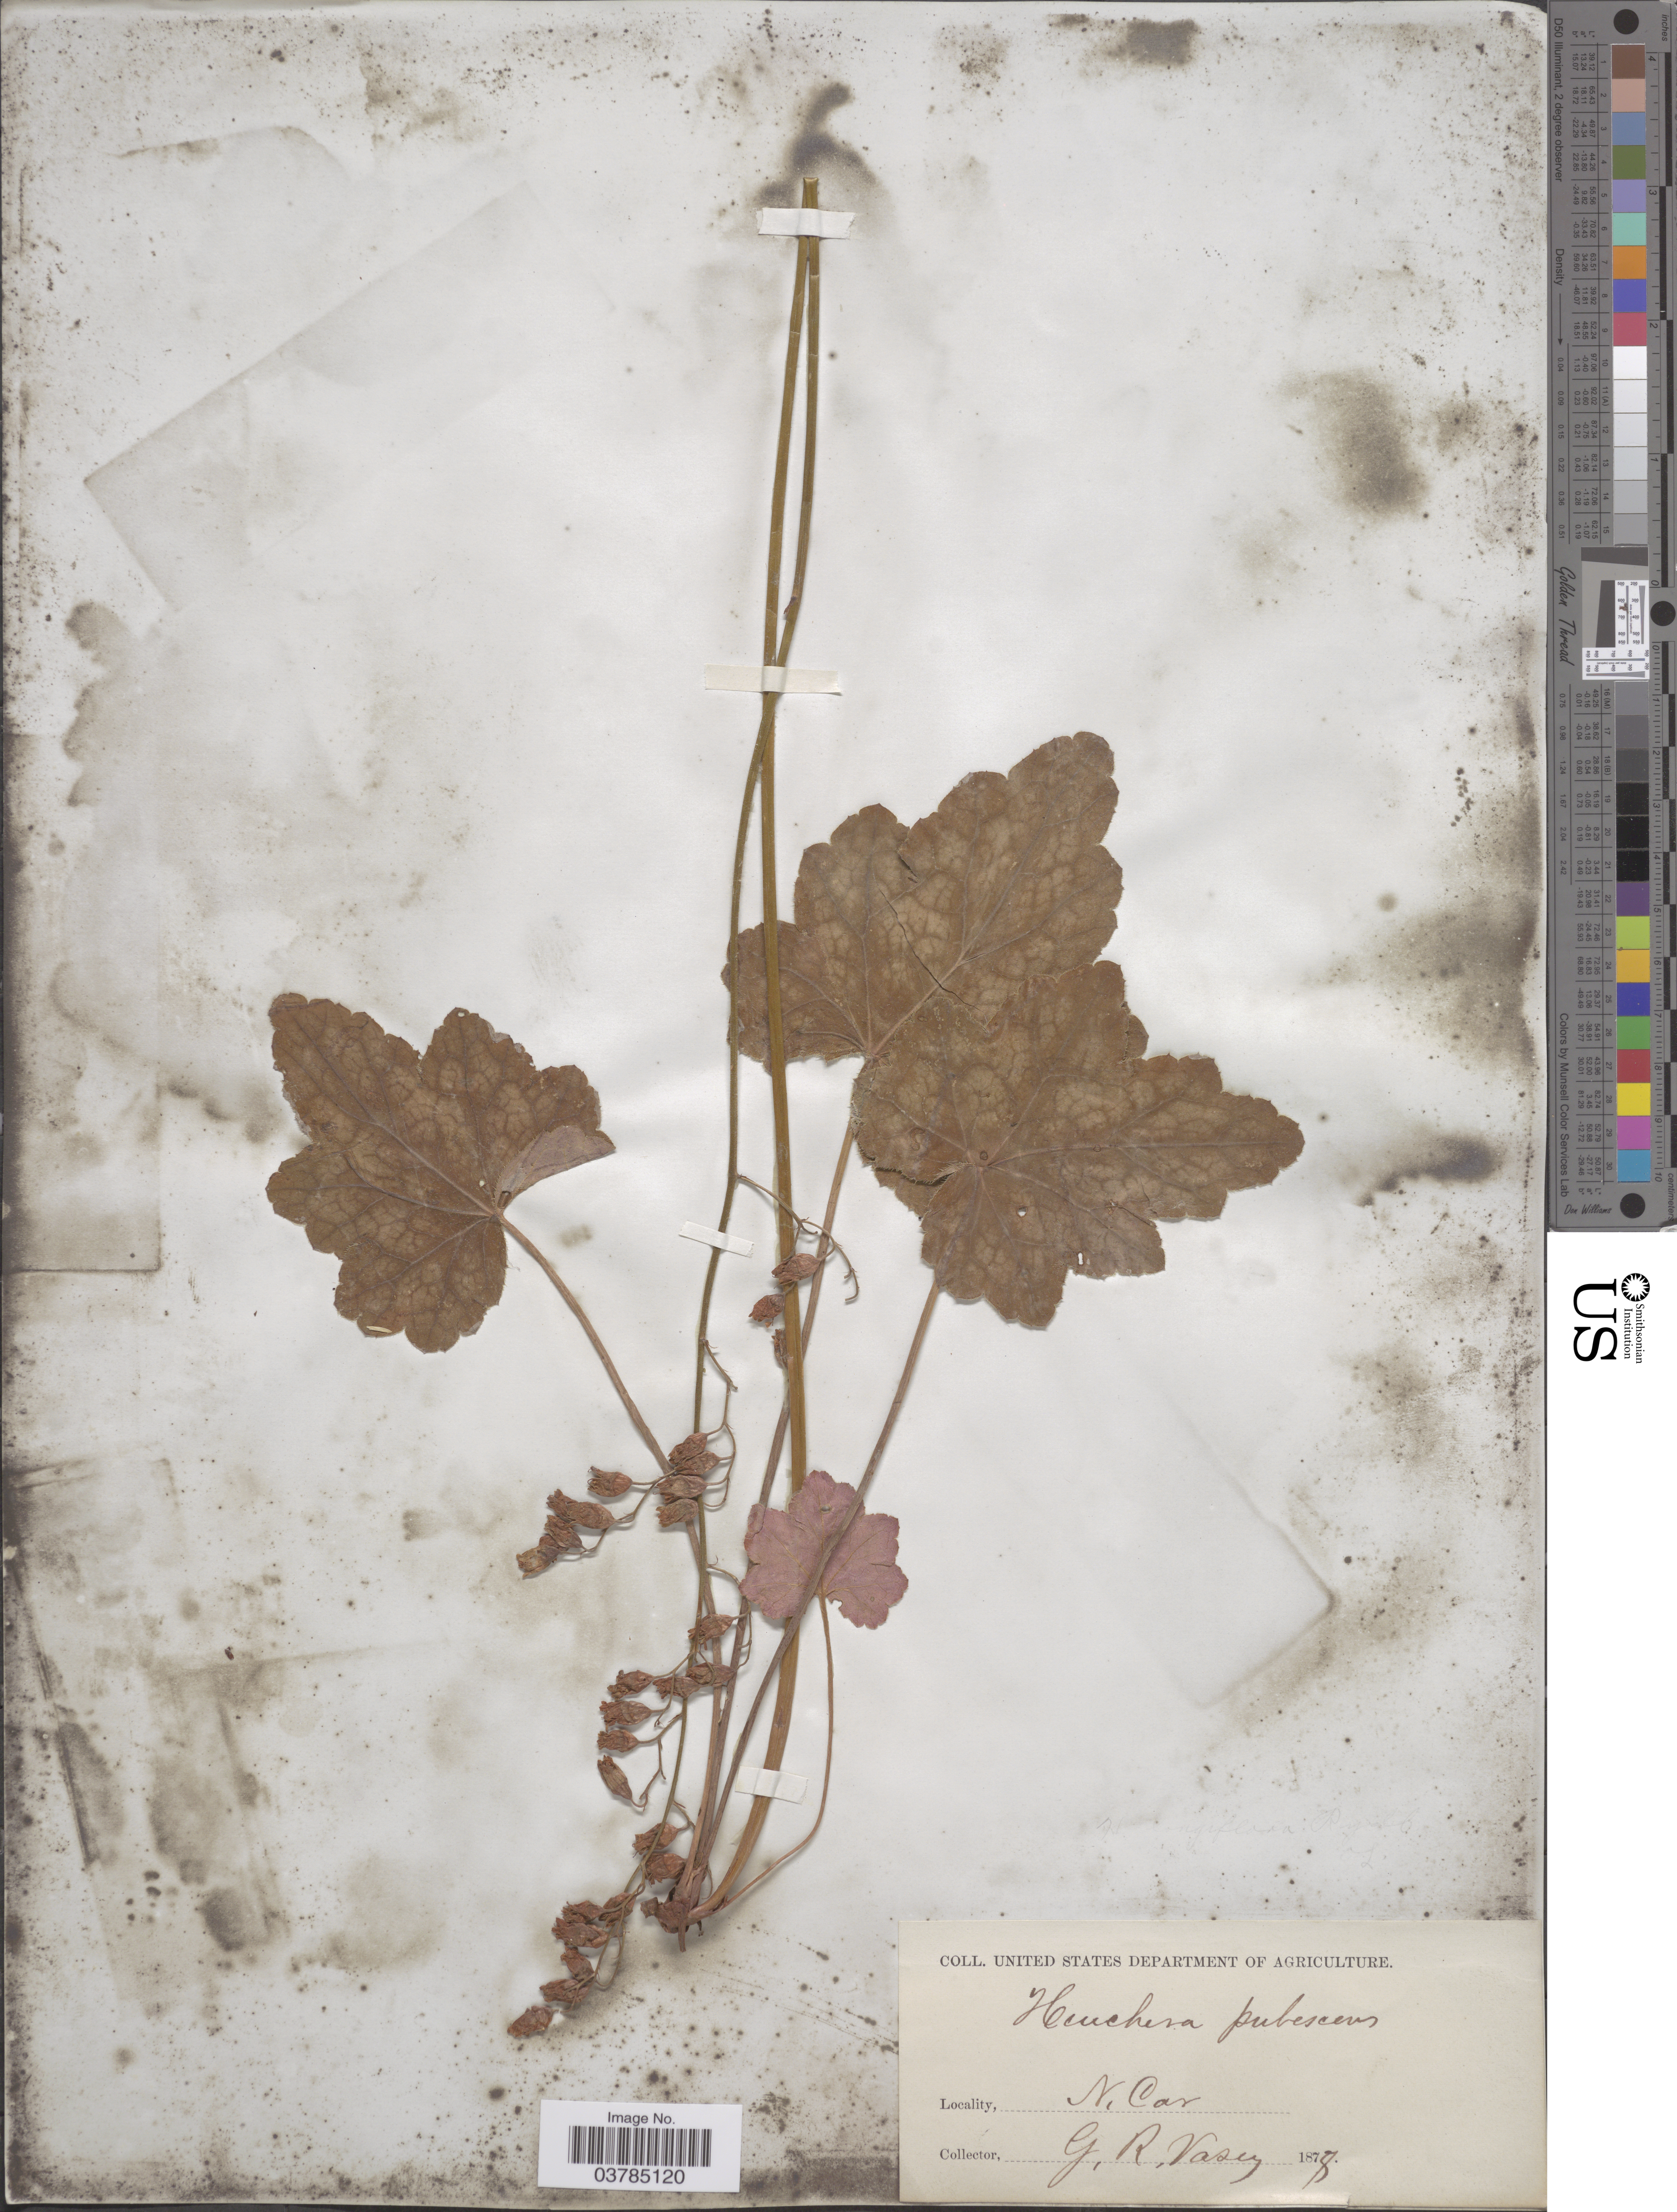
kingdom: Plantae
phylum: Tracheophyta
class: Magnoliopsida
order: Saxifragales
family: Saxifragaceae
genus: Heuchera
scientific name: Heuchera pubescens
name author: Pursh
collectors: G. R. Vasey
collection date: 1878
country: United States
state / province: North Carolina